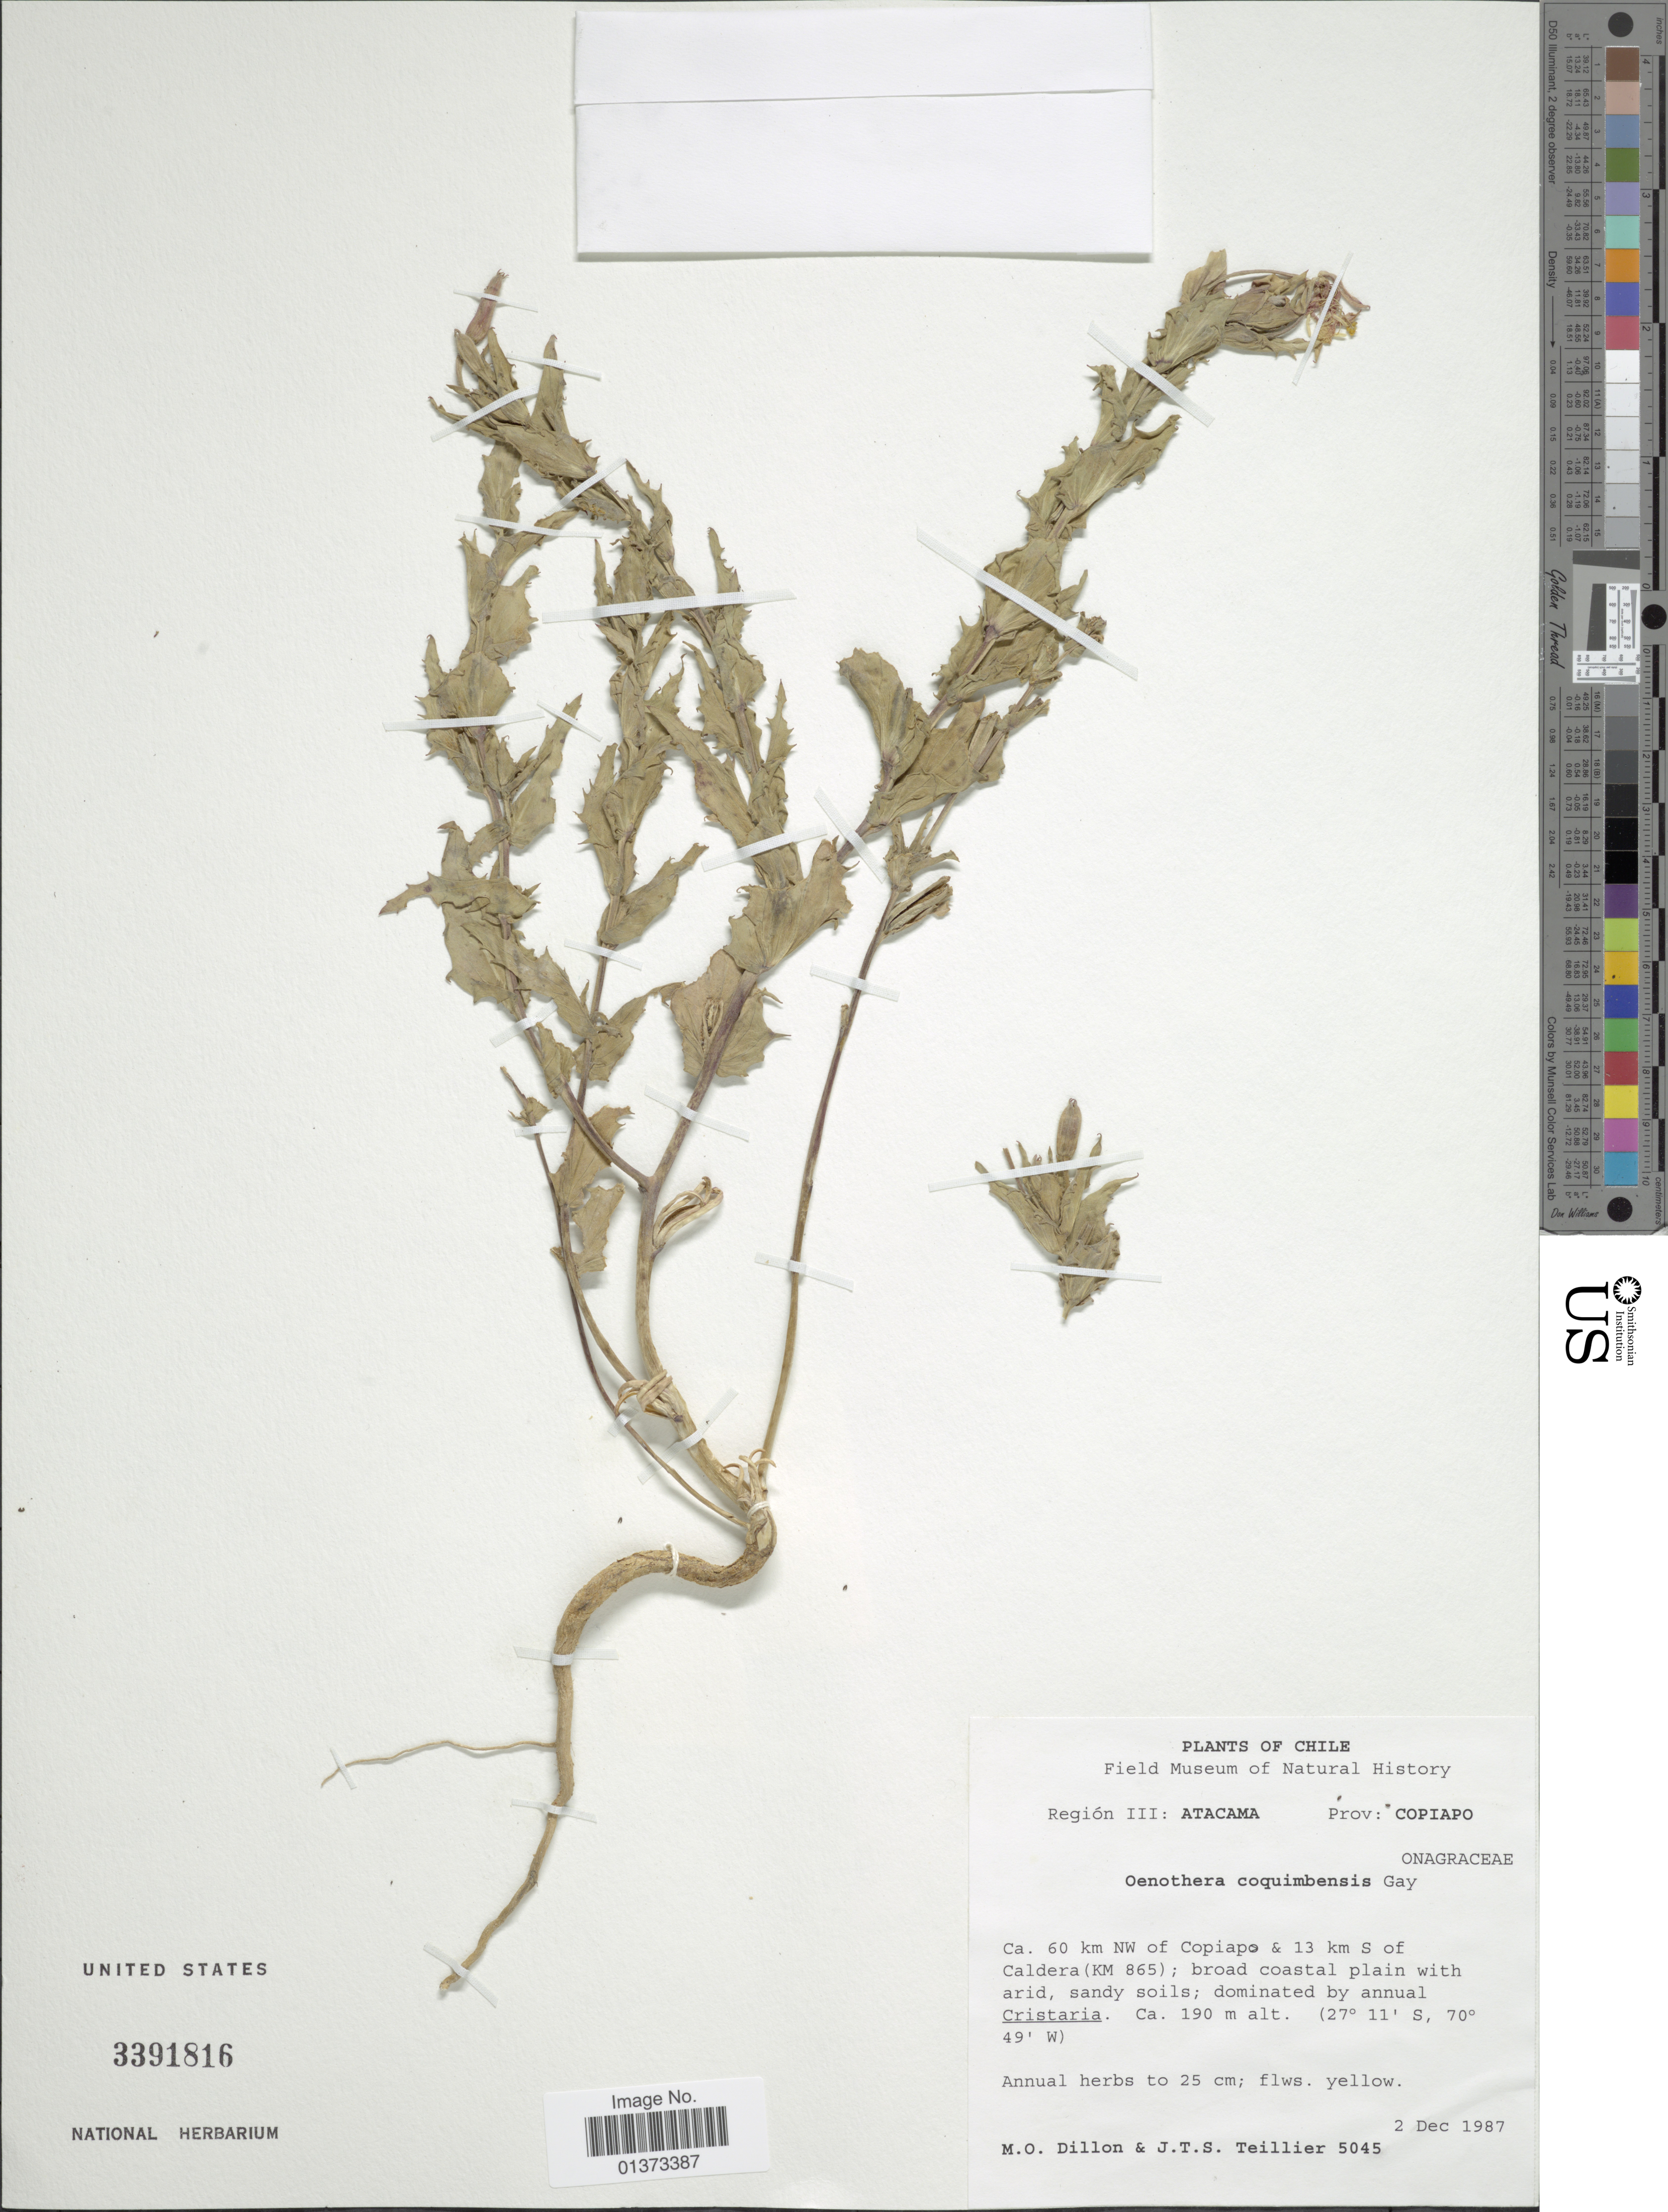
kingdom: Plantae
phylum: Tracheophyta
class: Magnoliopsida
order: Myrtales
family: Onagraceae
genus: Oenothera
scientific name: Oenothera coquimbensis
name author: Gay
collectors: M. O. Dillon & Teillier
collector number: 5045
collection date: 1987-12-02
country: Chile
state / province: Atacama (III)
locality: Prov: Copiapo, Ca. 60 km NW of Copiapo & 13 km S of Caldera (Km 865); broad coastal plain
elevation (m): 190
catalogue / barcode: US 3391816